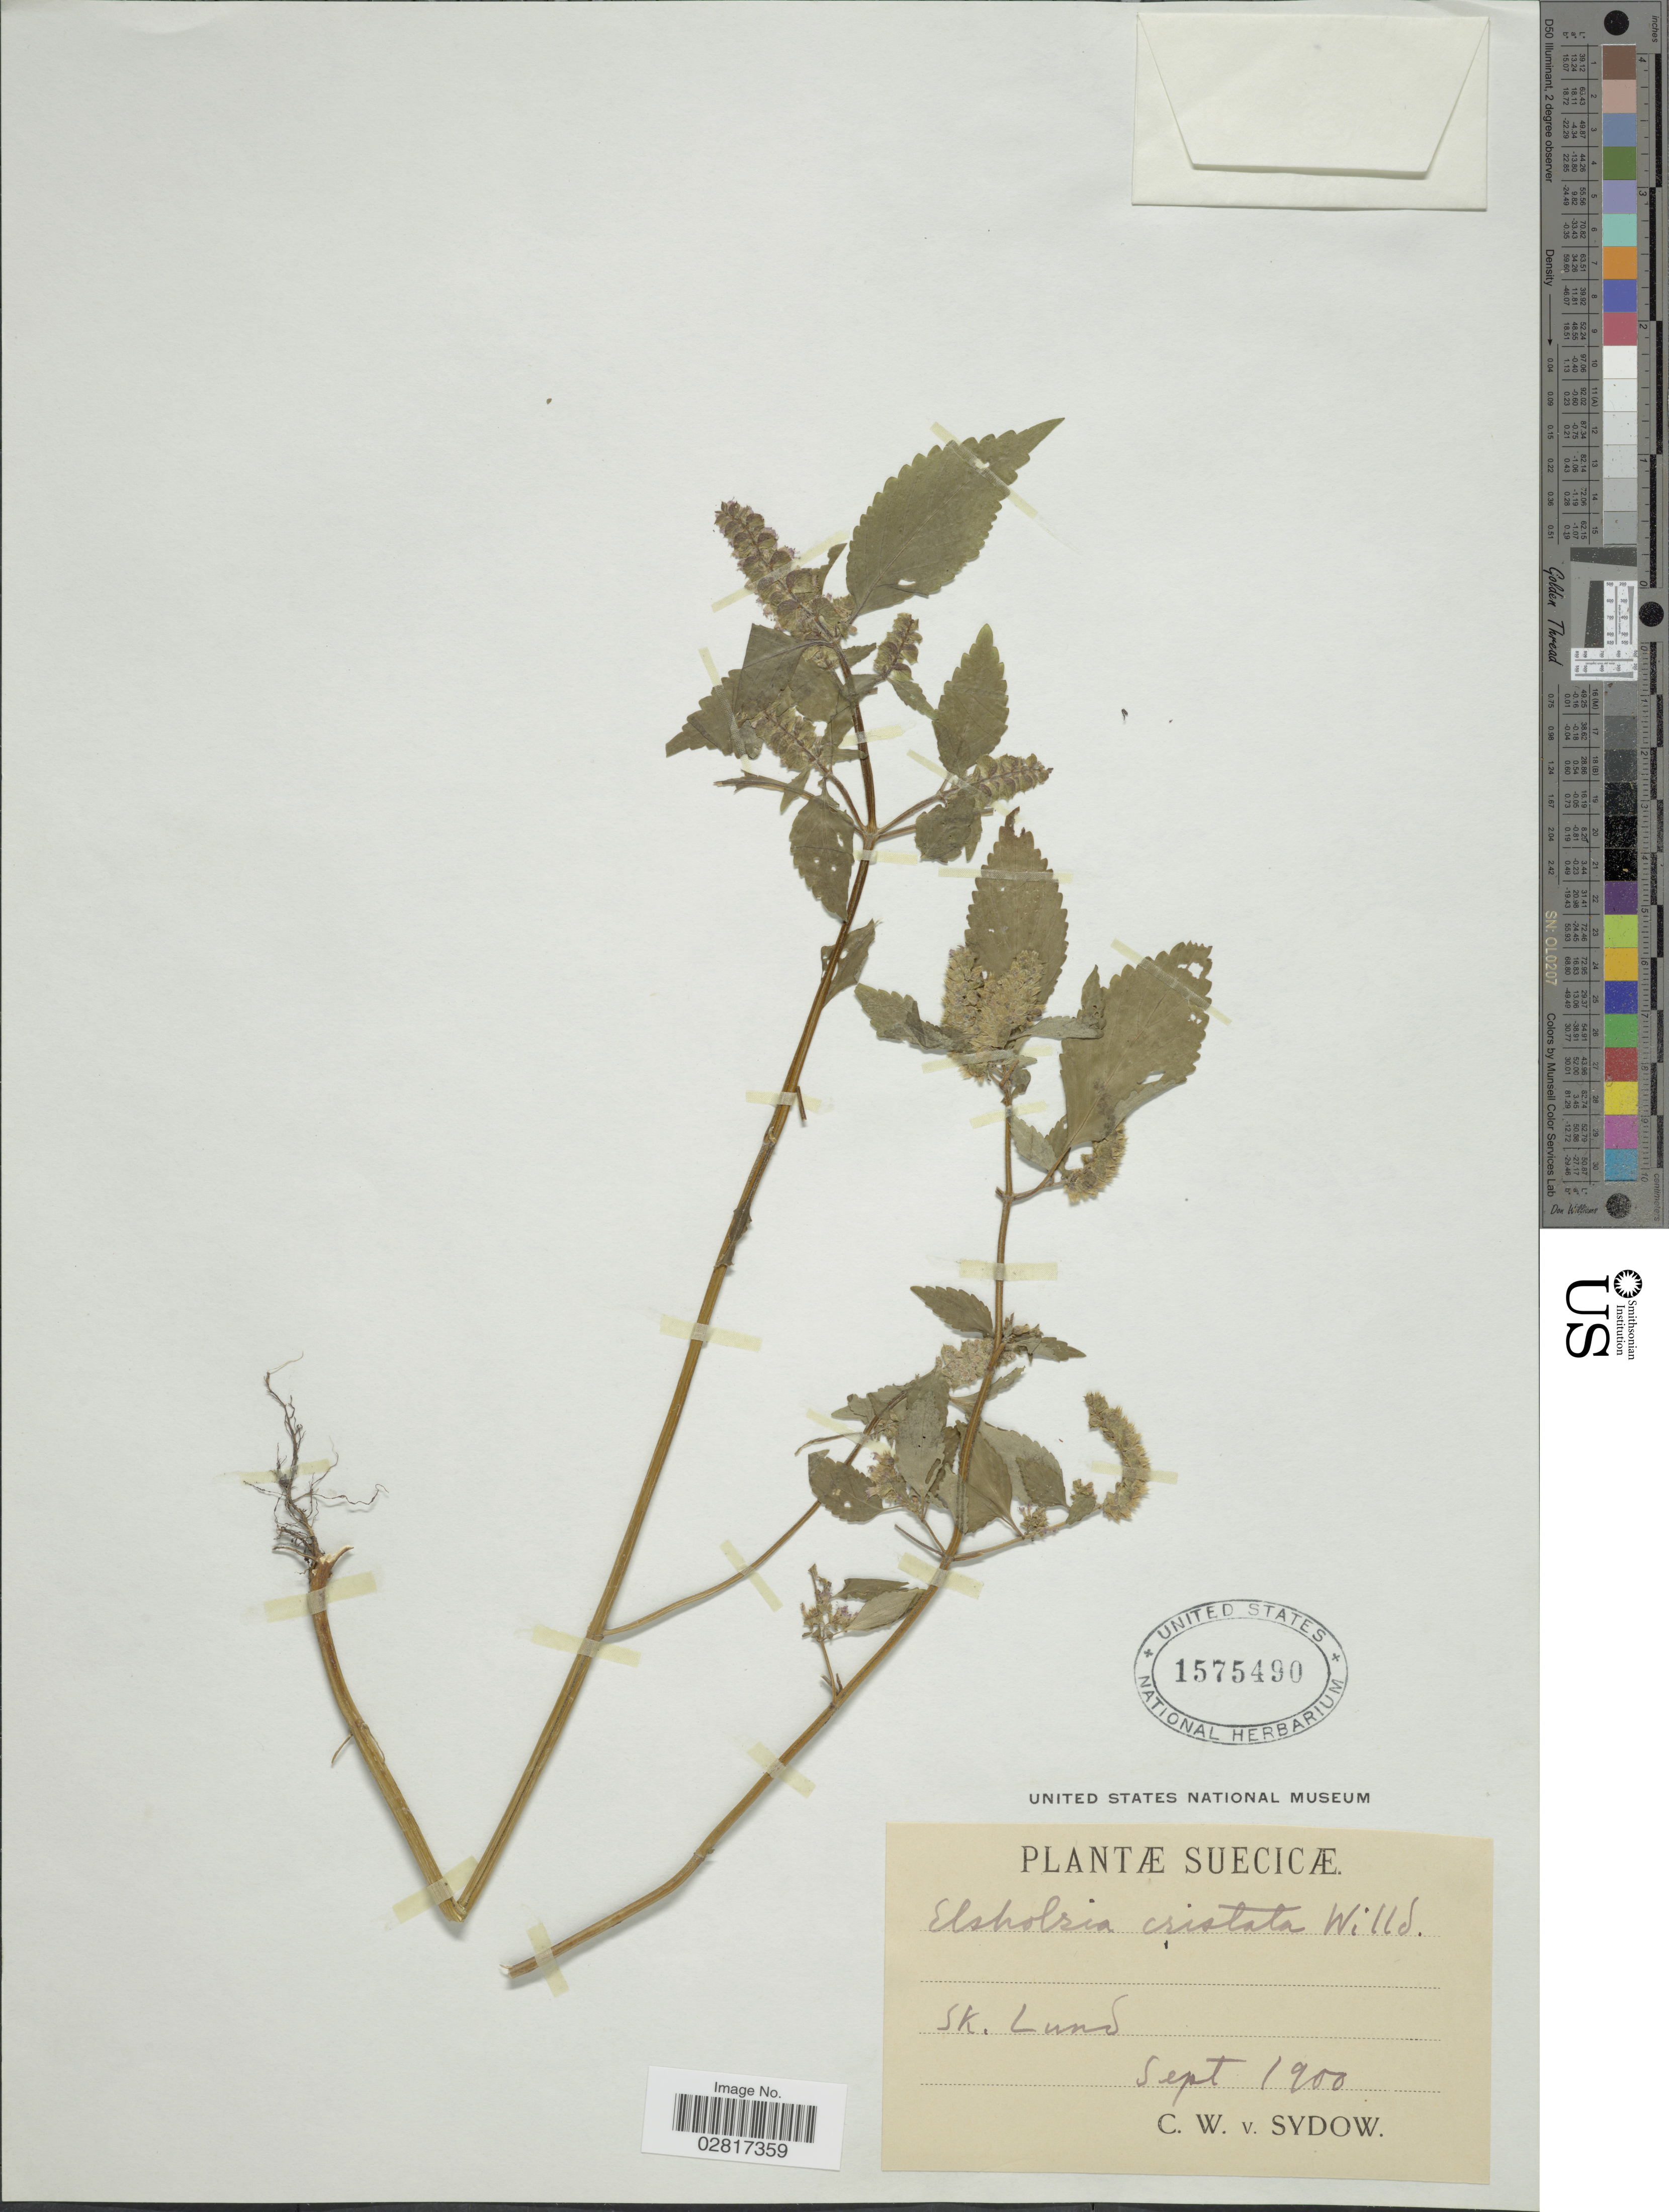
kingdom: Plantae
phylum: Tracheophyta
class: Magnoliopsida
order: Lamiales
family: Lamiaceae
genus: Elsholtzia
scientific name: Elsholtzia cristata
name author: Willd.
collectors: C. Sydow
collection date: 1900-09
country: Sweden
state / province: Skåne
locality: Sueciæ. Sk. Lund.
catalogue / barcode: US 1575490